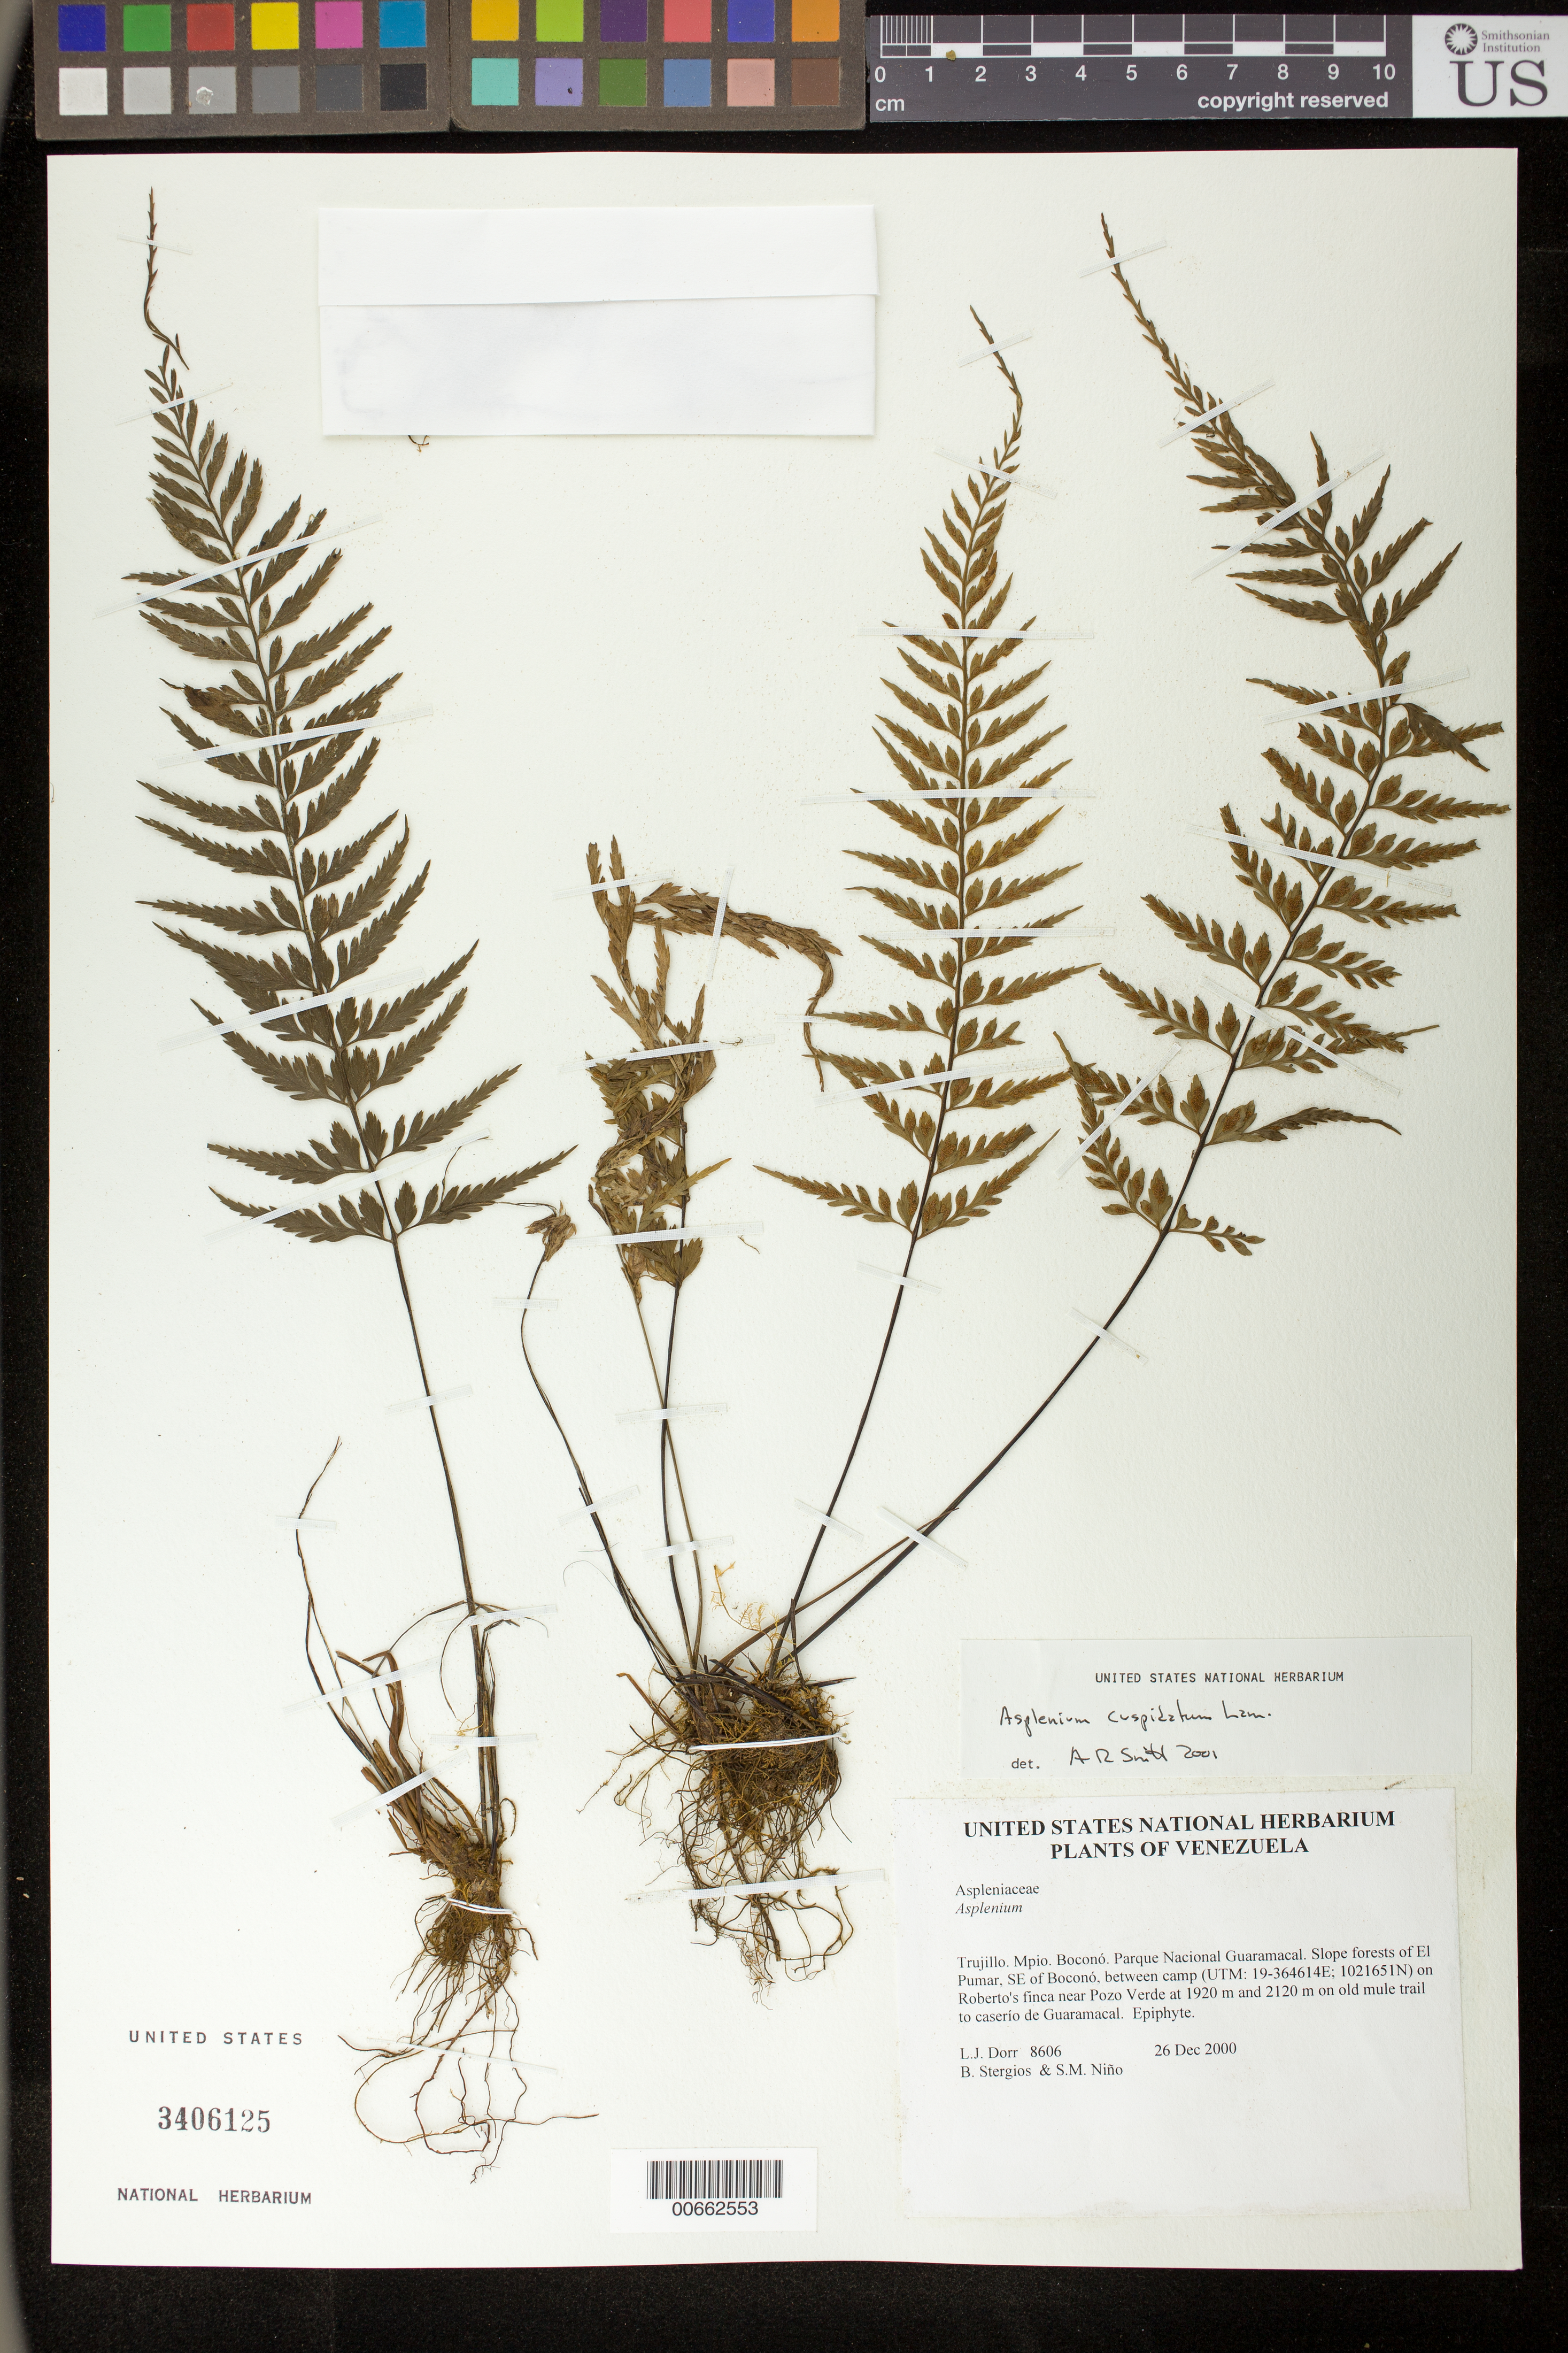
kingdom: Plantae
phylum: Tracheophyta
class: Polypodiopsida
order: Polypodiales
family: Aspleniaceae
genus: Asplenium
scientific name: Asplenium cuspidatum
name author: Lam.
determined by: Smith, Alan R., (UC)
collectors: L. J. Dorr, B. G. Stergios & S. M. Niño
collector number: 8606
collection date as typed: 26 Dec 2000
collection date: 2000-12-26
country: Venezuela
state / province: Trujillo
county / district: Boconó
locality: Parque Nacional Guaramacal. El Pumar, SE of Boconó, between camp on Roberto's finca near Pozo Verde at 1920 m and 2120 m on old mule trail to caserío de Guaramacal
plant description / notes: PORT, UC, US, VEN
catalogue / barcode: US 3406125